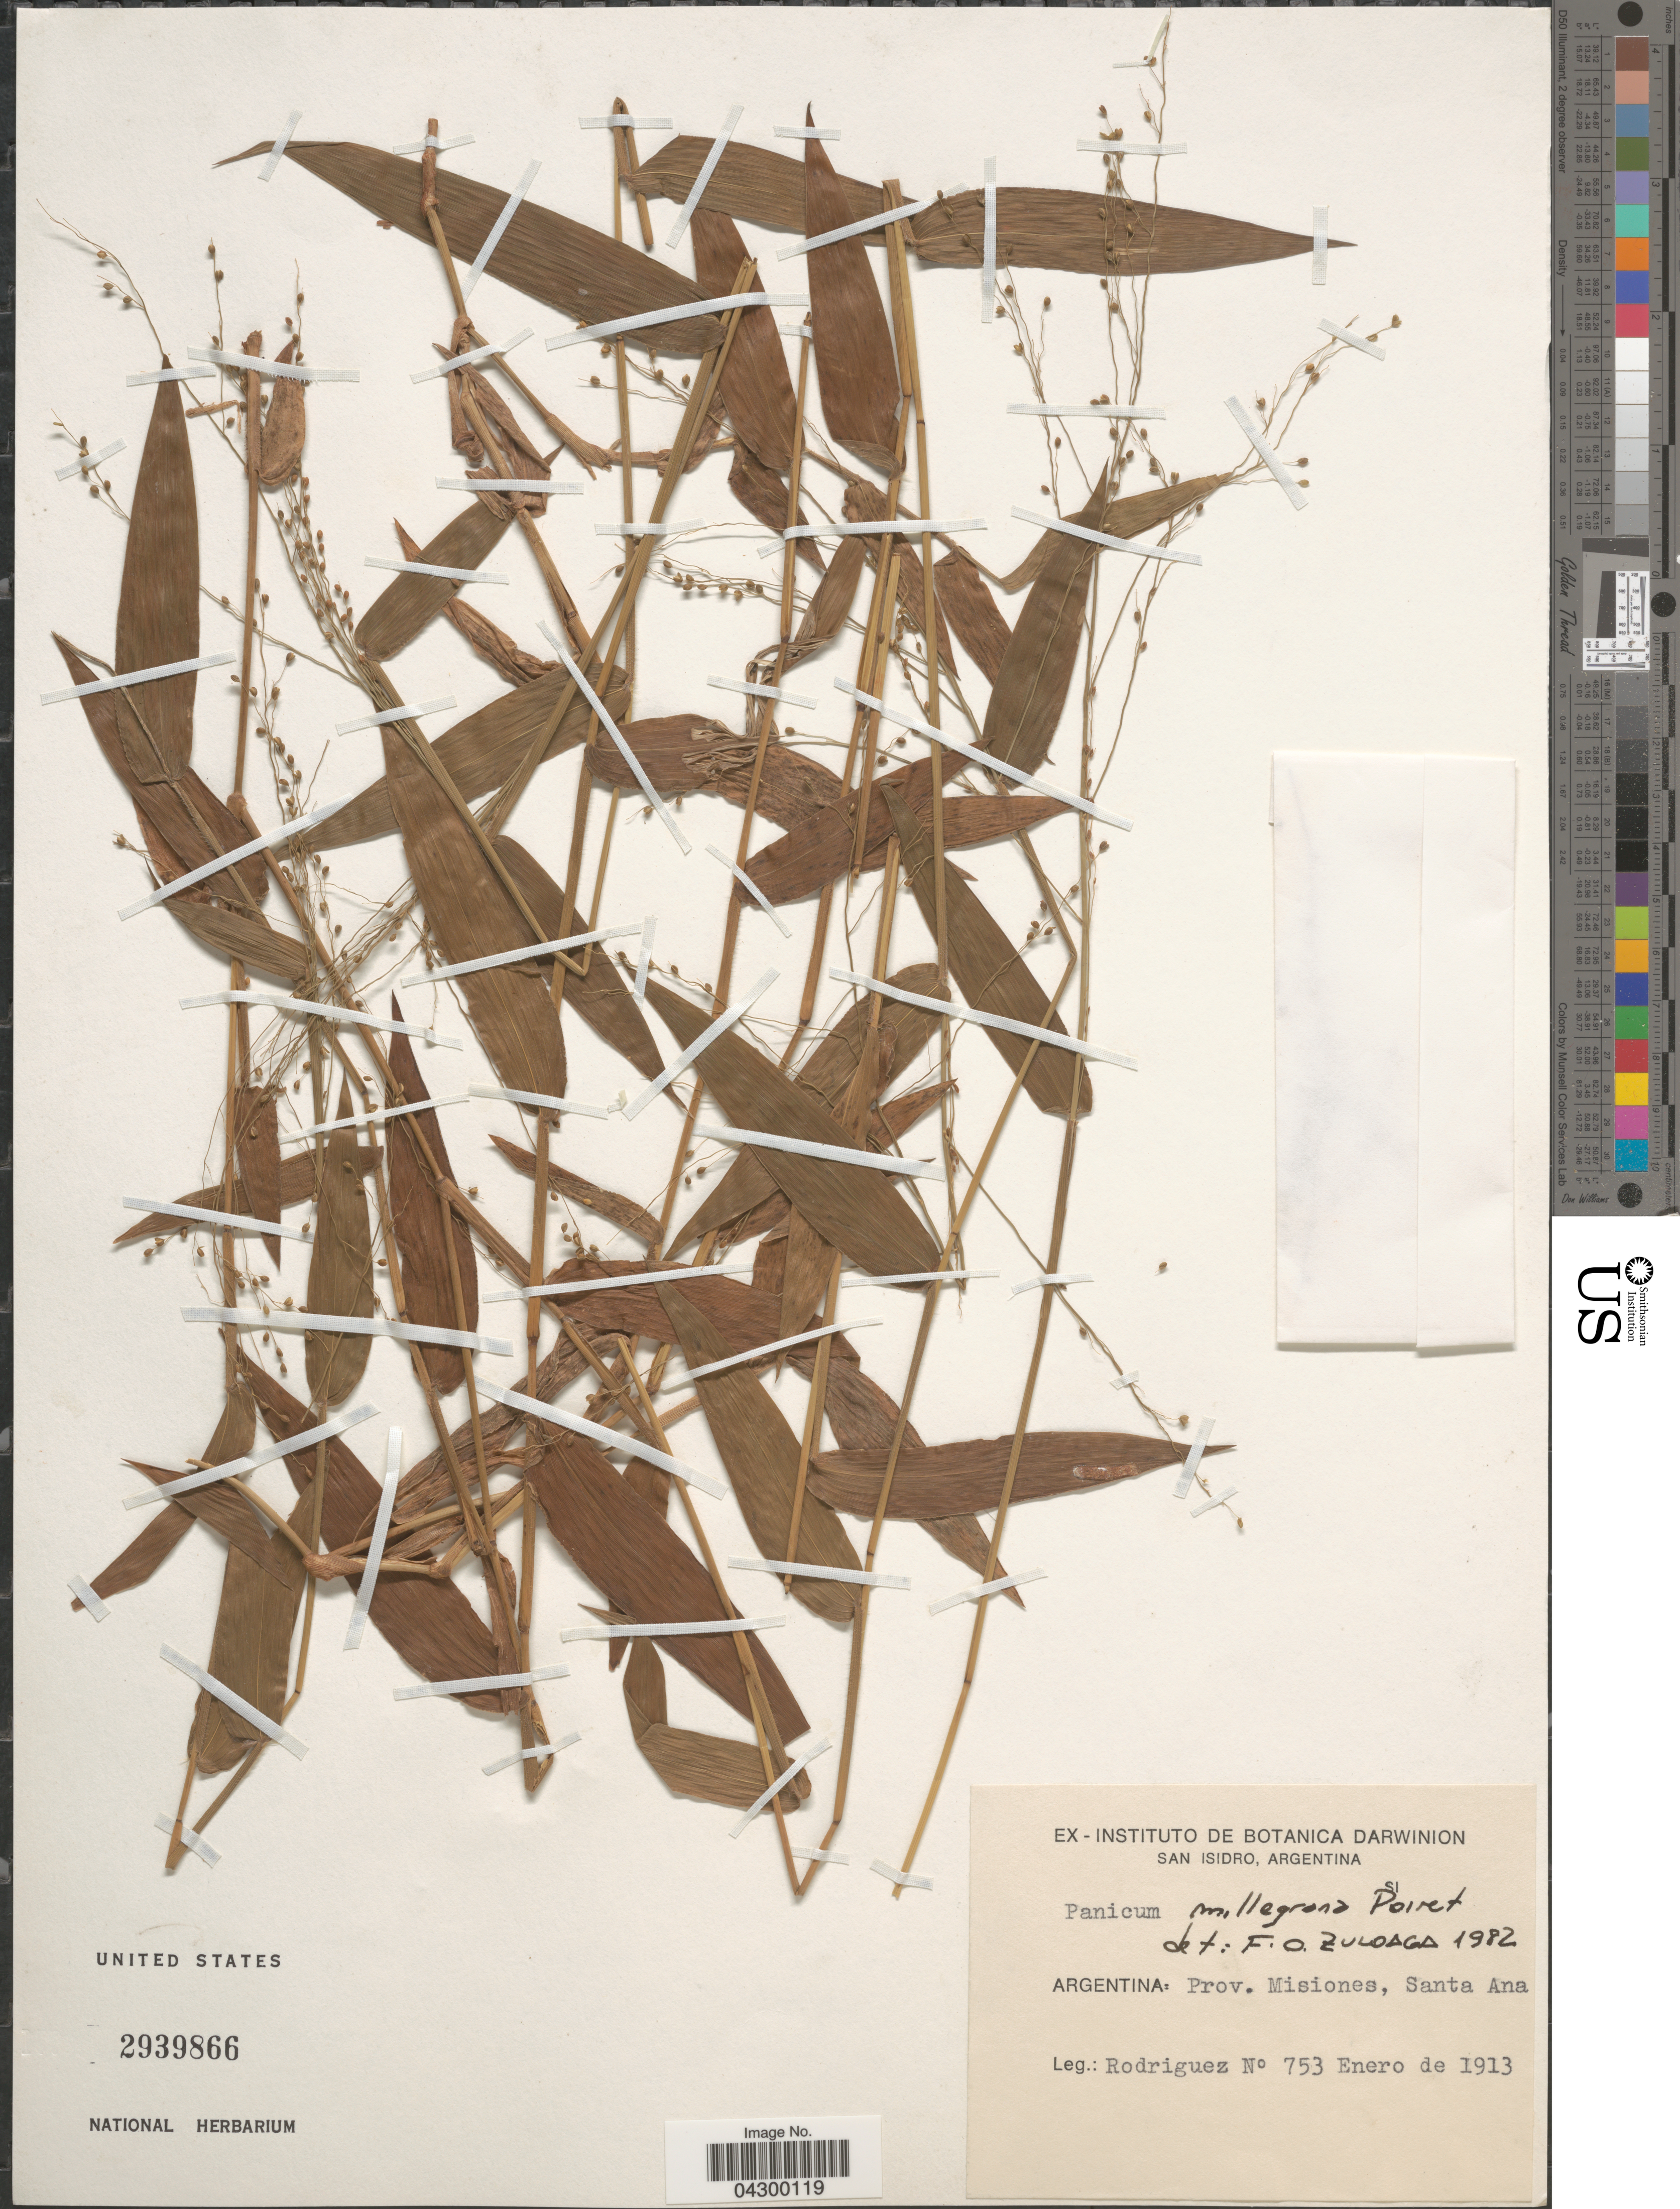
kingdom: Plantae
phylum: Tracheophyta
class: Liliopsida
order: Poales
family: Poaceae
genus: Panicum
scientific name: Panicum millegrana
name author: Poir.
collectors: Rodriguez, --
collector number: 753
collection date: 1913-01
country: Argentina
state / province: Misiones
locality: Santa Ana.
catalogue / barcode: US 2939866